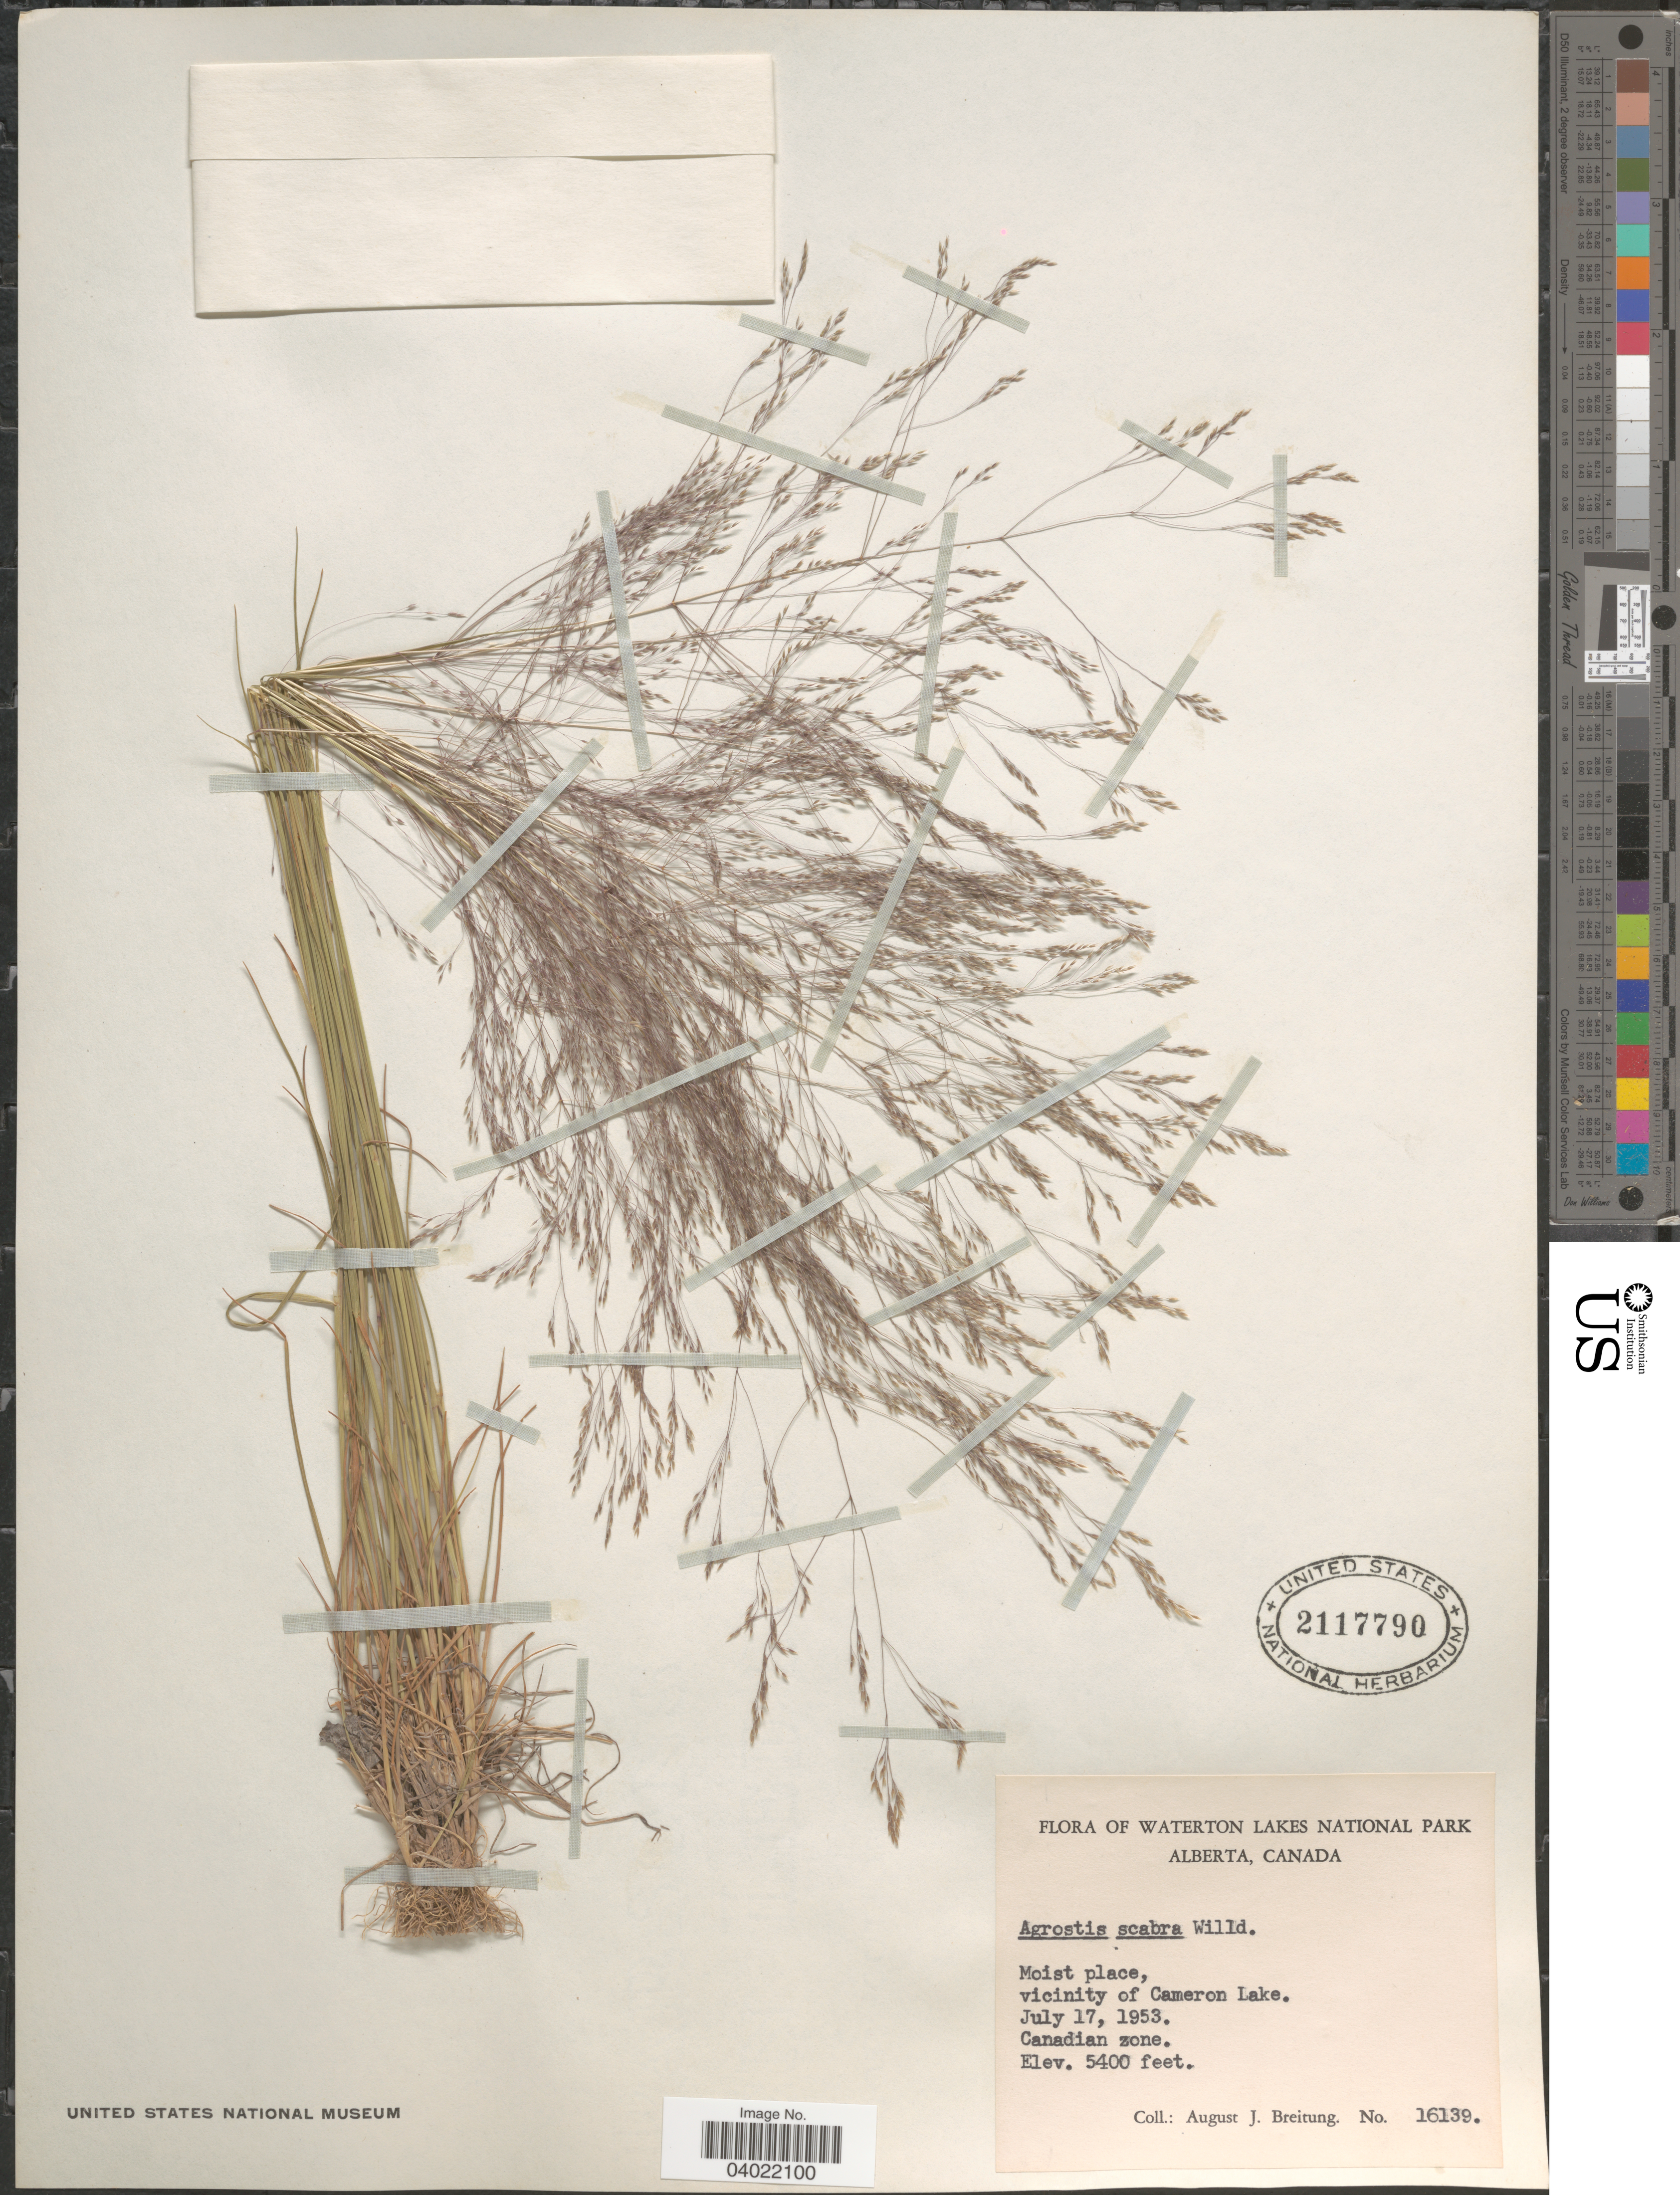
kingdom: Plantae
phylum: Tracheophyta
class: Liliopsida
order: Poales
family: Poaceae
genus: Agrostis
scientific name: Agrostis scabra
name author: Willd.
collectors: A. Breitung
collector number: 16139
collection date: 1953-07-17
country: Canada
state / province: Alberta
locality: Waterton Lakes National Park. Vicinity of Cameron Lake.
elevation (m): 1646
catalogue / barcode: US 2117790